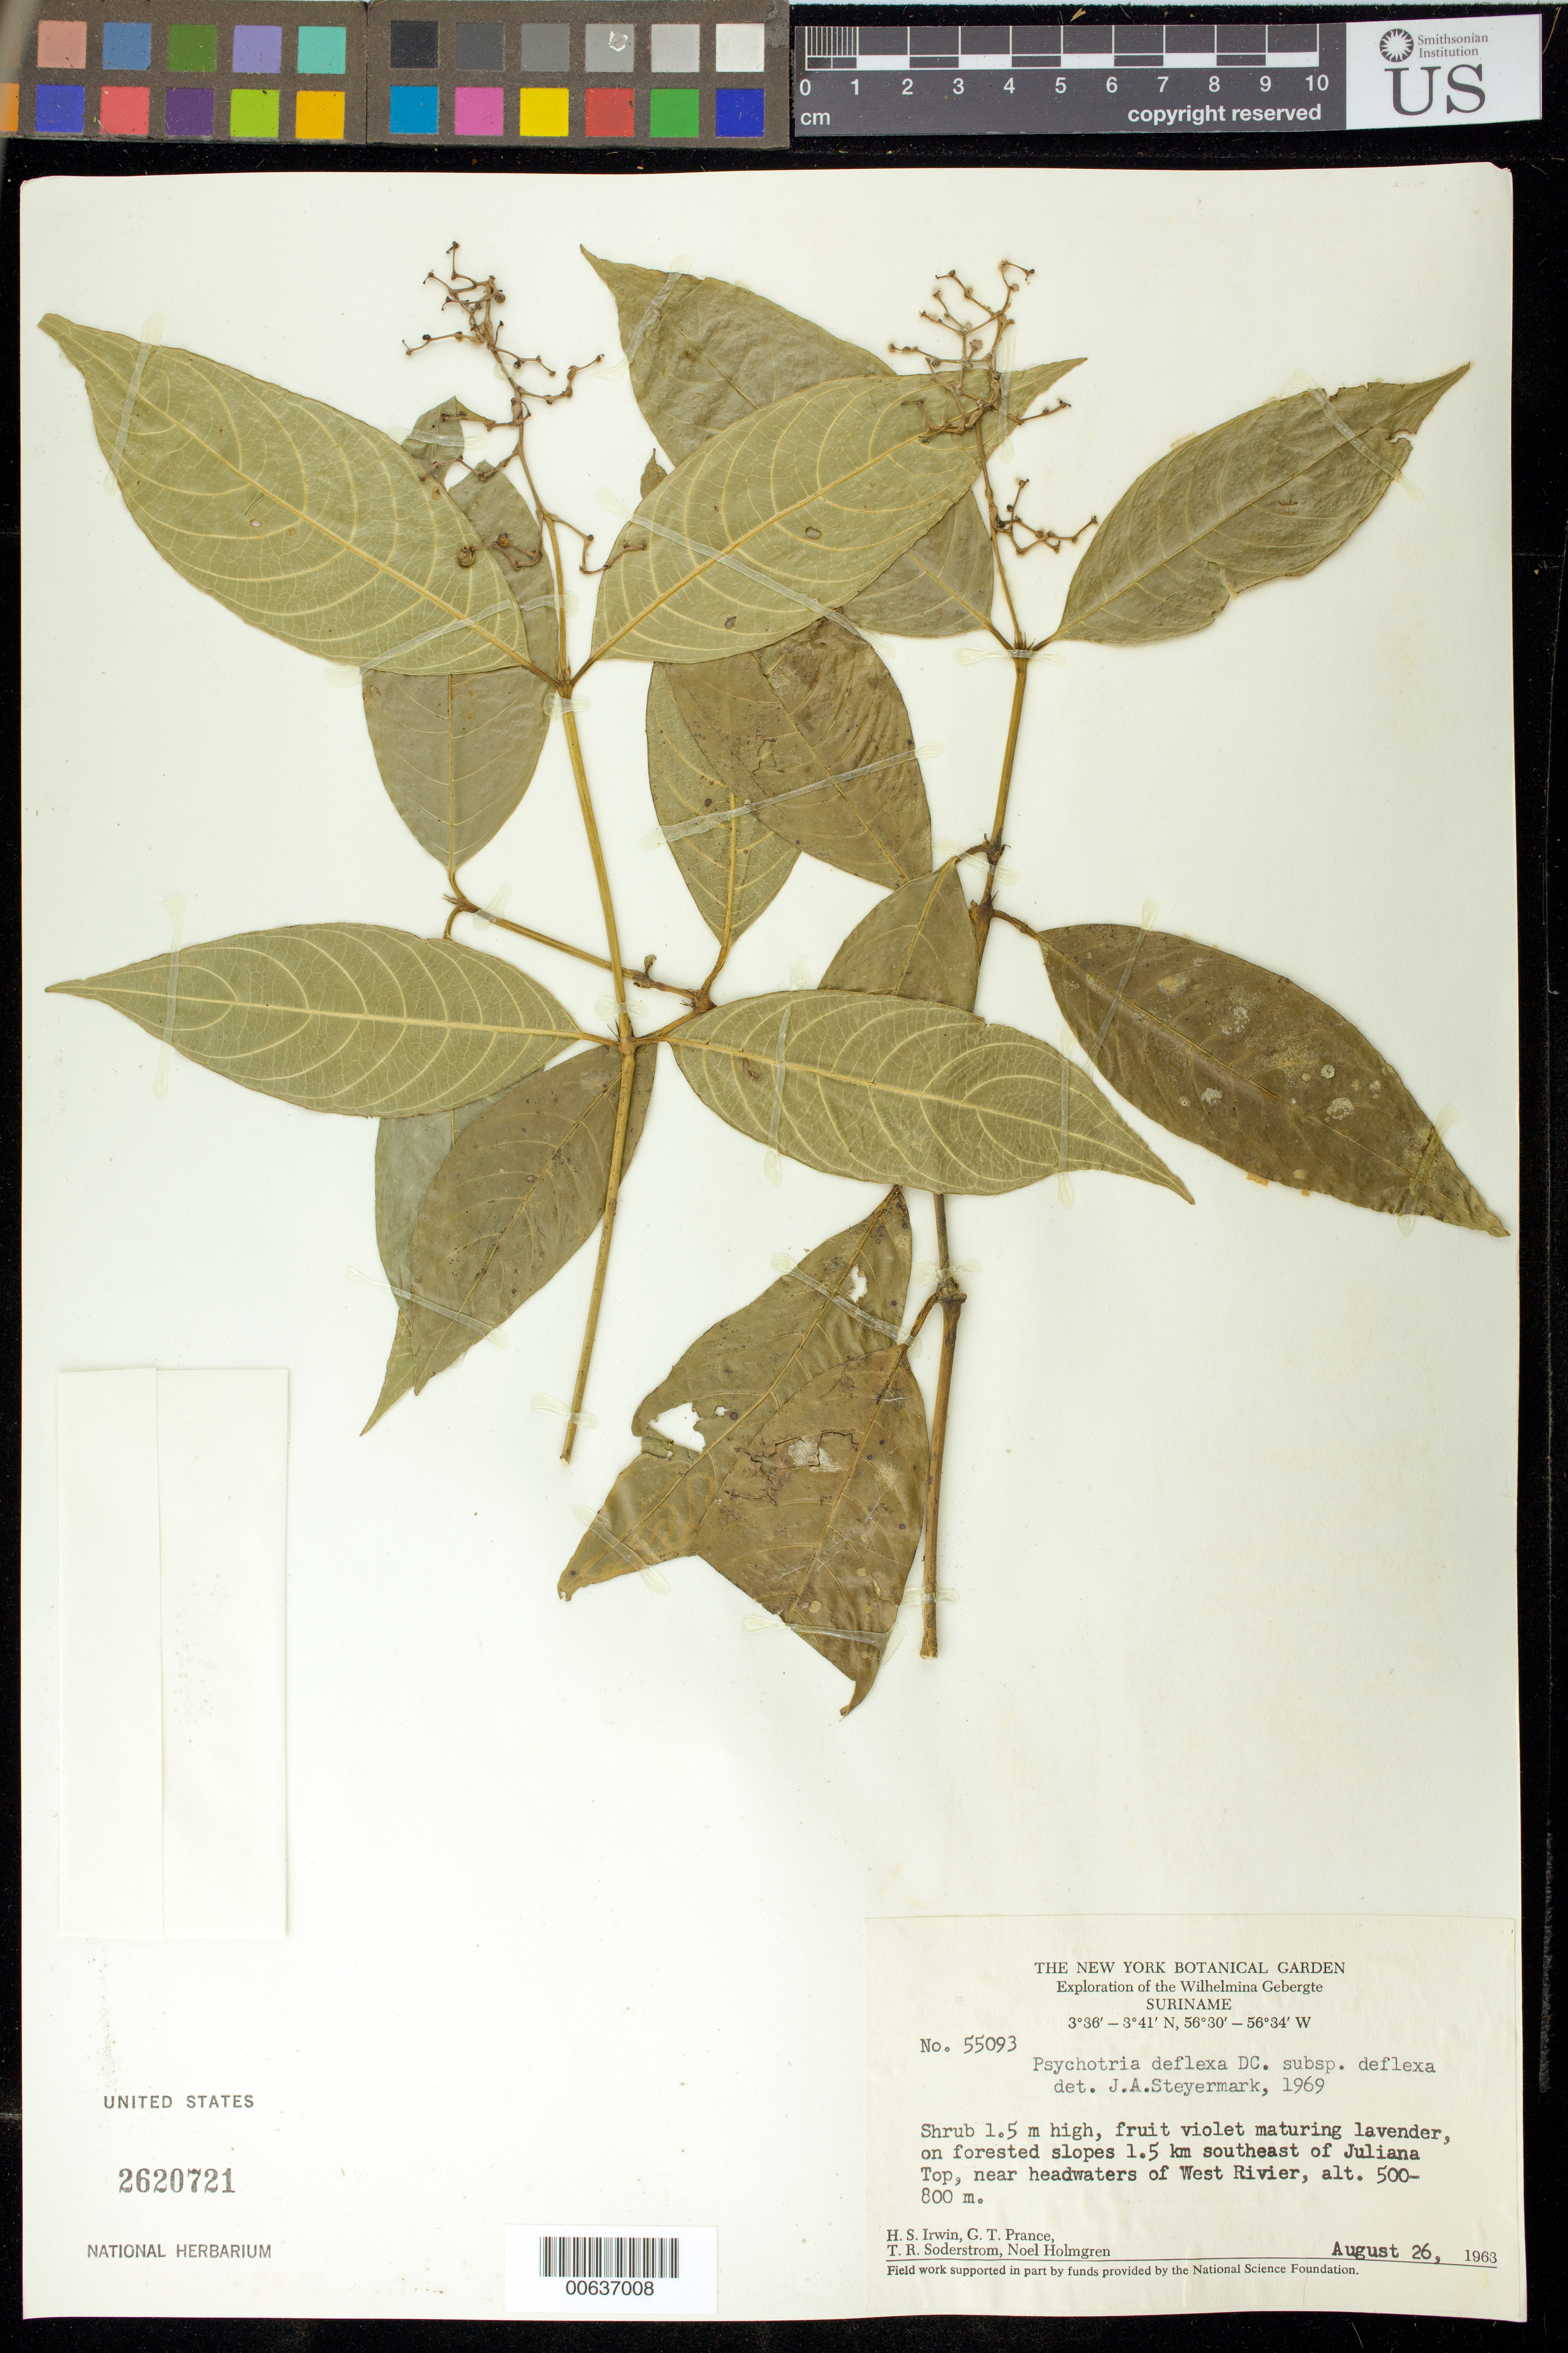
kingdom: Plantae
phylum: Tracheophyta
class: Magnoliopsida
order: Gentianales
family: Rubiaceae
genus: Palicourea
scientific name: Palicourea deflexa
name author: (DC.) Borhidi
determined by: Kirkbride, J. H., Jr.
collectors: H. Irwin, G. T. Prance, T. R. Soderstrom & N. H. Holmgren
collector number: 55093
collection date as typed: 26-Aug-63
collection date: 1963-08-26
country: Suriname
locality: Juliana Top, 1.5 km SE of, near headwaters of West River, Wilhelmina Gebergte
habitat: Forested slopes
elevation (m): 500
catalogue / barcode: US 2620721